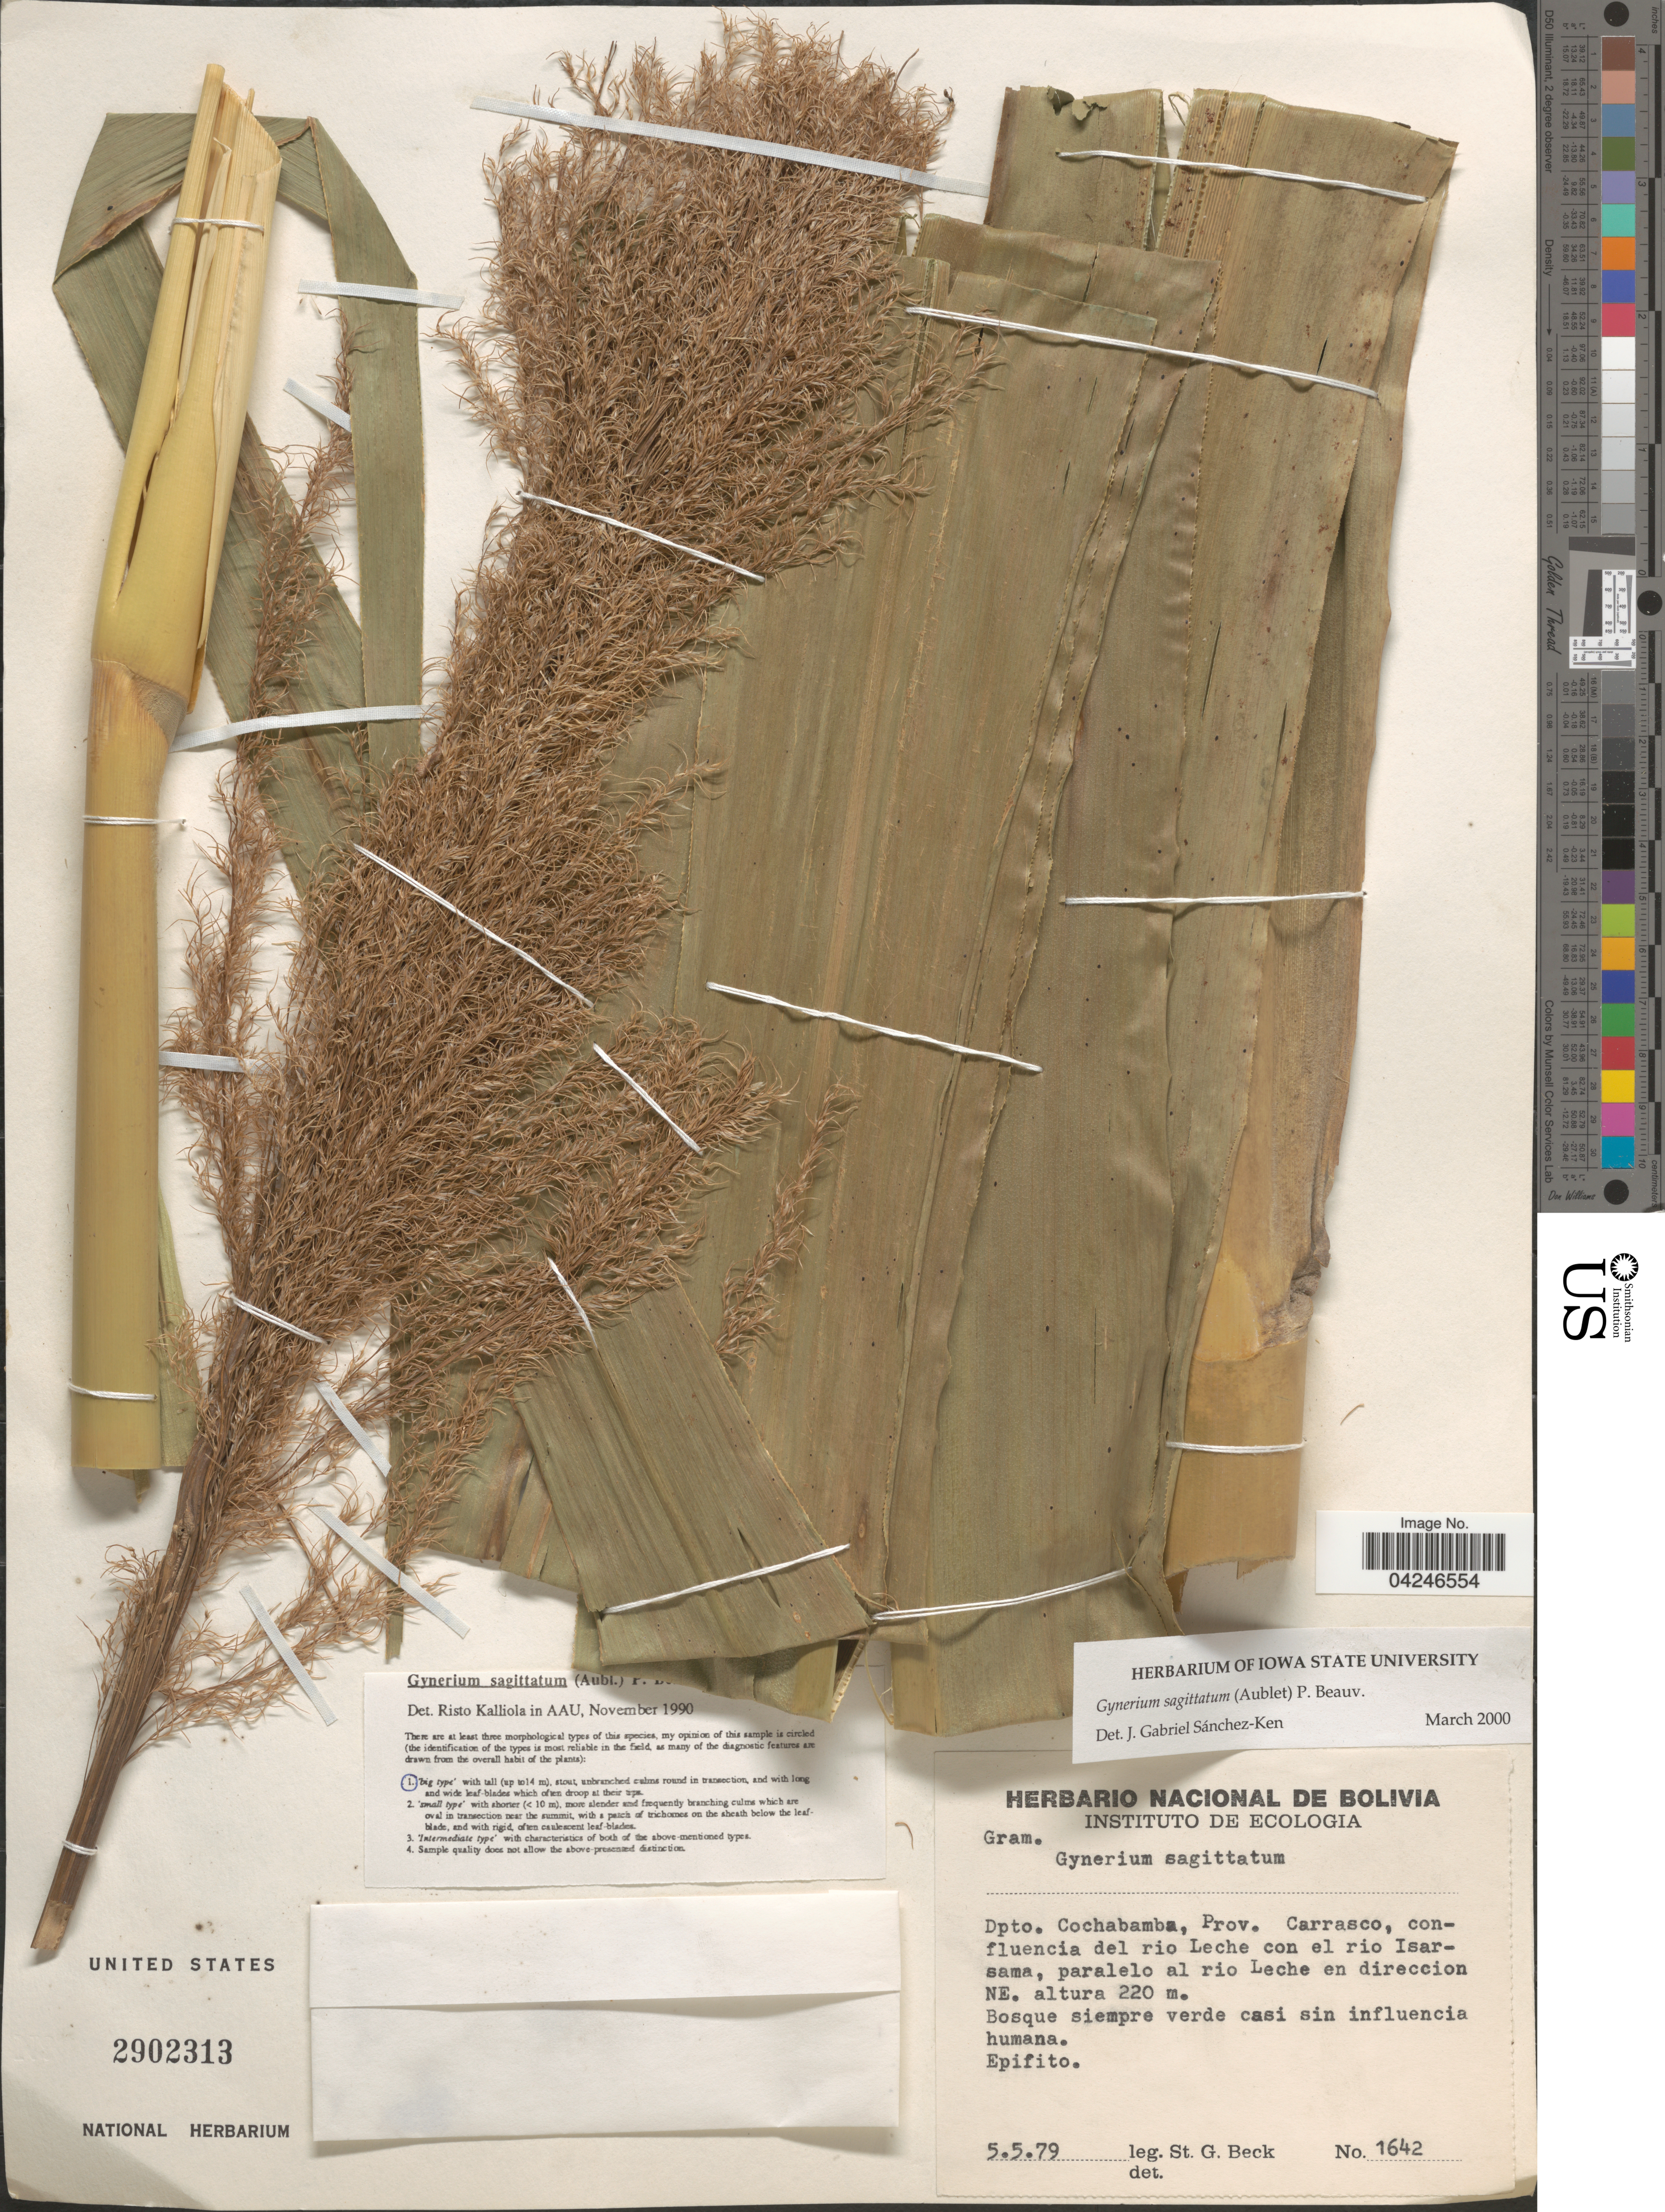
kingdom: Plantae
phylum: Tracheophyta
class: Liliopsida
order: Poales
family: Poaceae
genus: Gynerium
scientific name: Gynerium sagittatum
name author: (Aubl.) P. Beauv.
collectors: S. G. Beck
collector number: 1642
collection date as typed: Transcribed d/m/y: 5/5/79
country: Bolivia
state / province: Cochabamba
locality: Dpto. Cochabamba, Prov. Carrasco, confluencia del rio Leche con el rio Isarsama, paralelo al rio Leche en direccion NE.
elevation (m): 220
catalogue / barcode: US 2902313